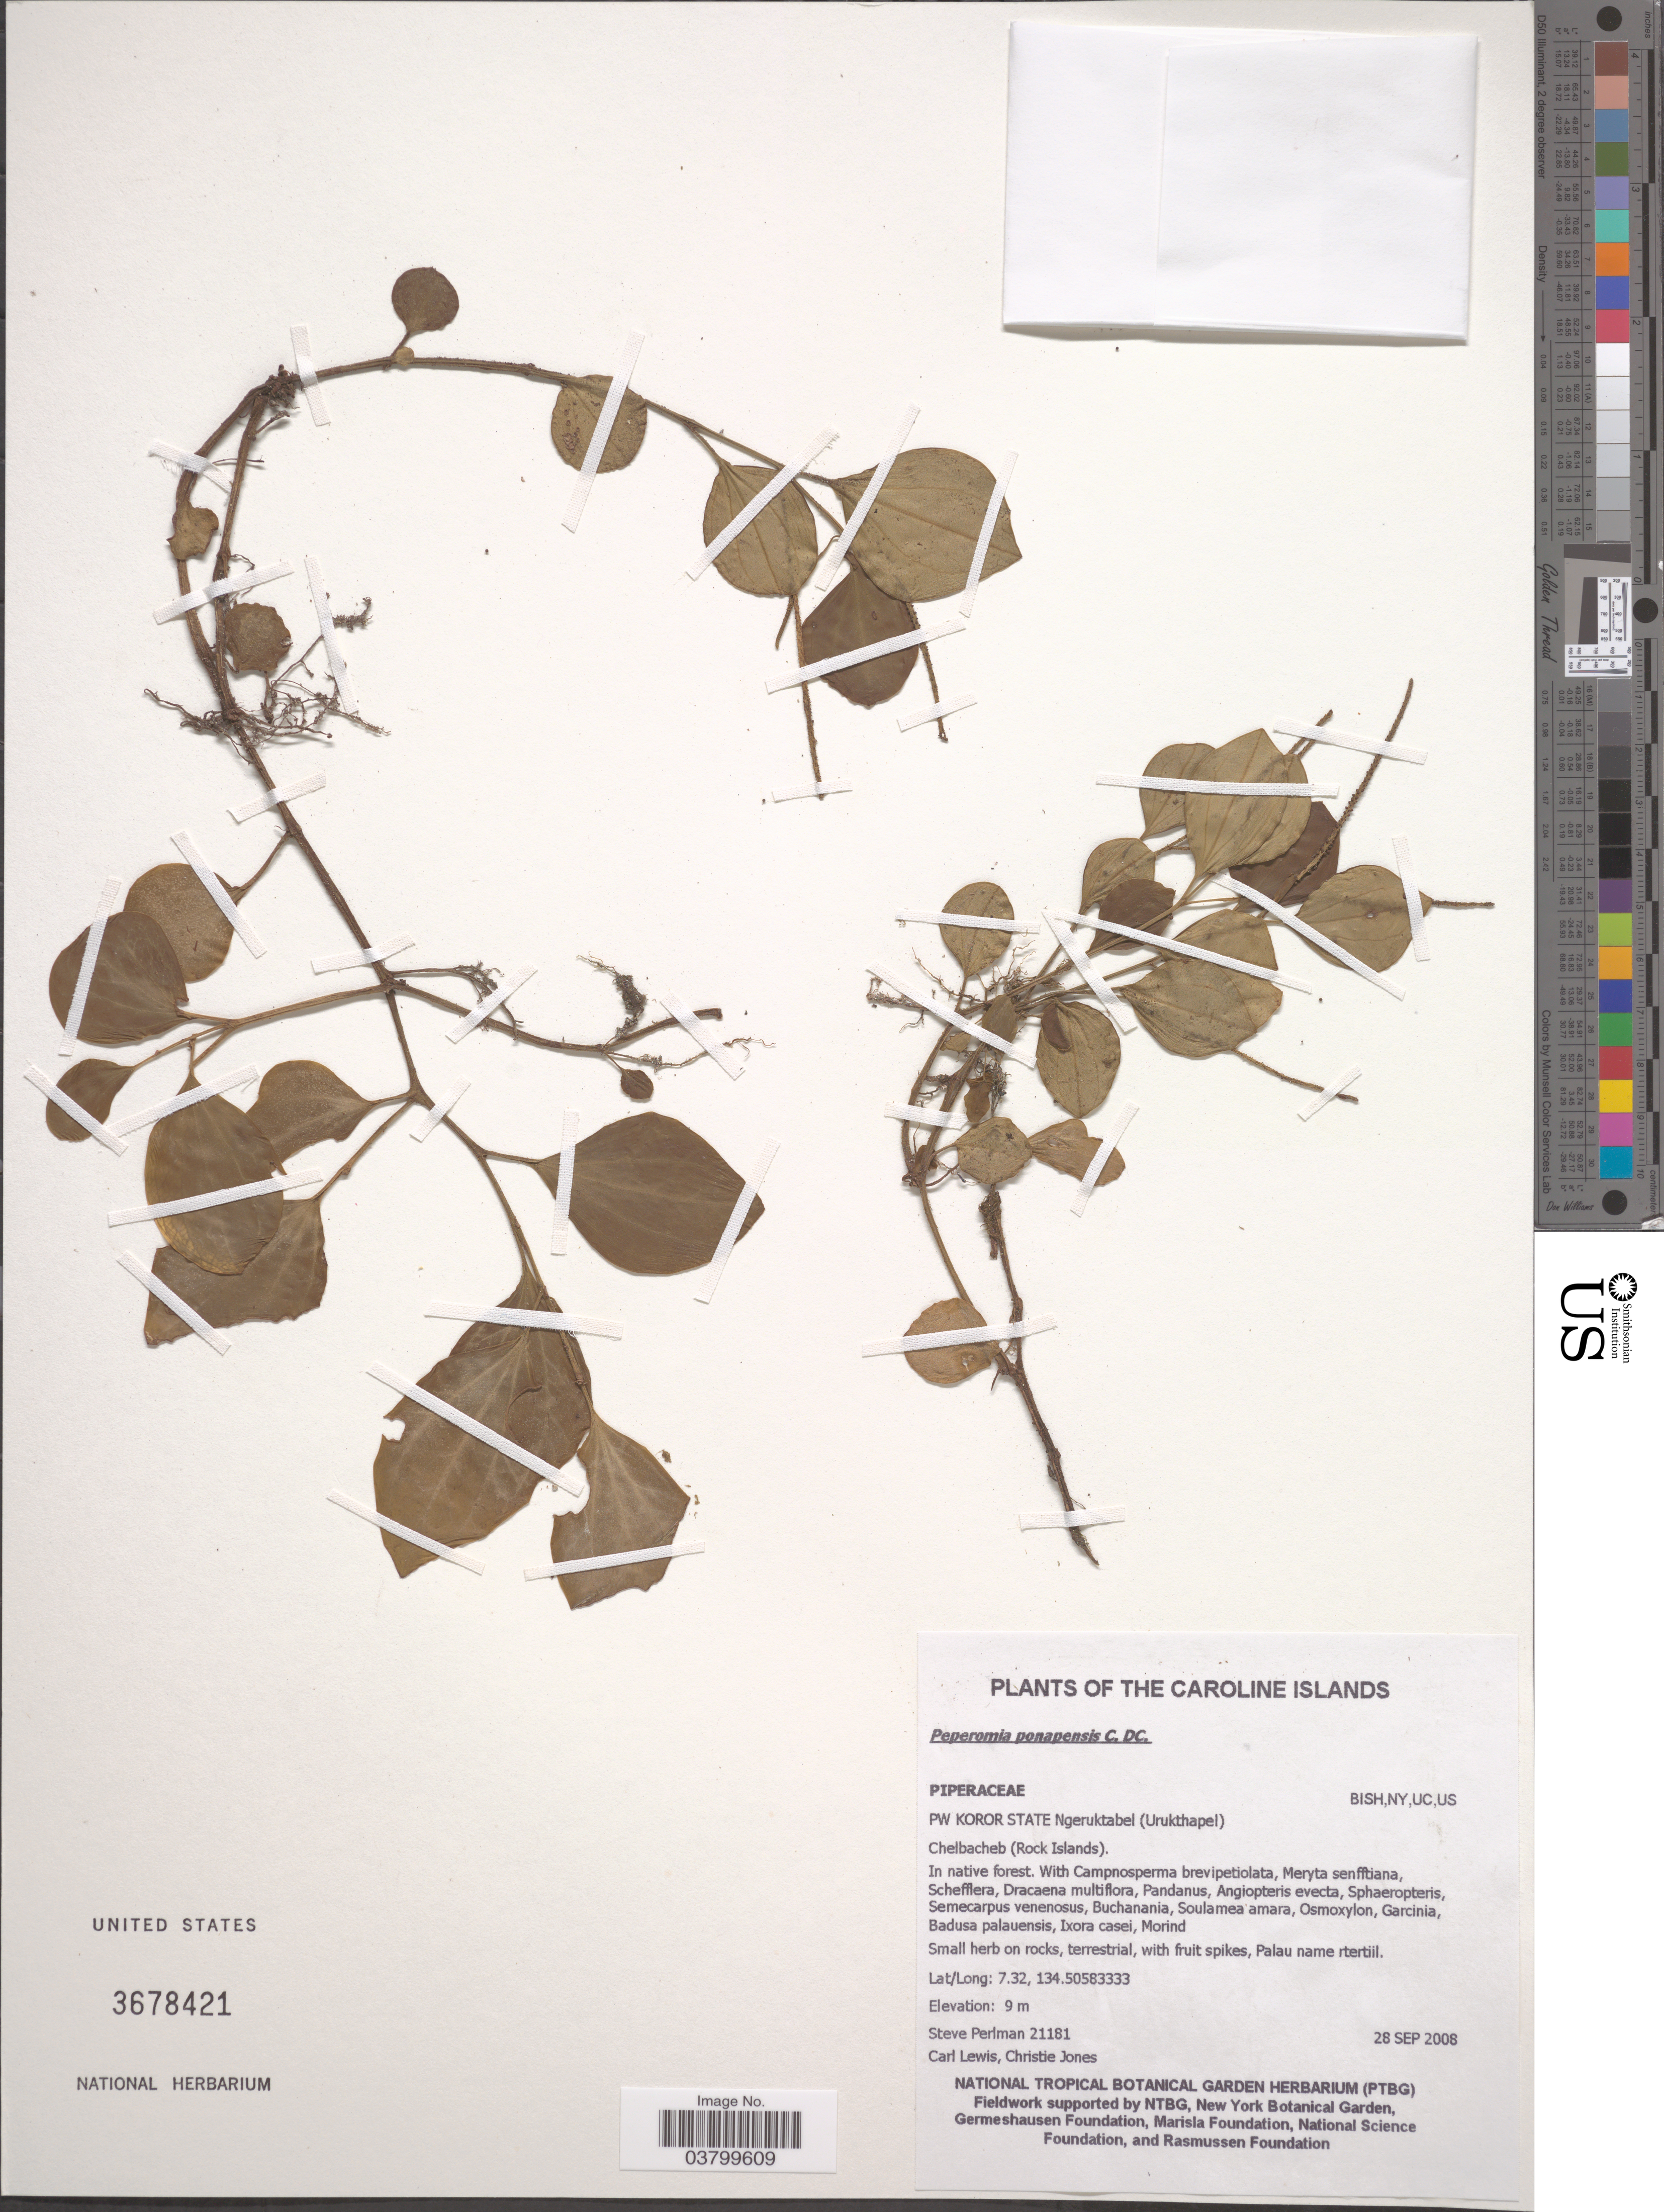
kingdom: Plantae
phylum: Tracheophyta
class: Magnoliopsida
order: Piperales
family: Piperaceae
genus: Peperomia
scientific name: Peperomia ponapensis var. ponapensis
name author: C. DC.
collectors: S. Perlman, C. Lewis & Carleen Jones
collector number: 21181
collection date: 2008-09-28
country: Palau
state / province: Koror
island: Ngeruktabel [Urukthapel]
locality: The Caroline Islands. PW Koror State Ngeruktabel (Urukthapel). Chelbacheb (Rock Islands).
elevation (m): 9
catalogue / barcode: US 3678421